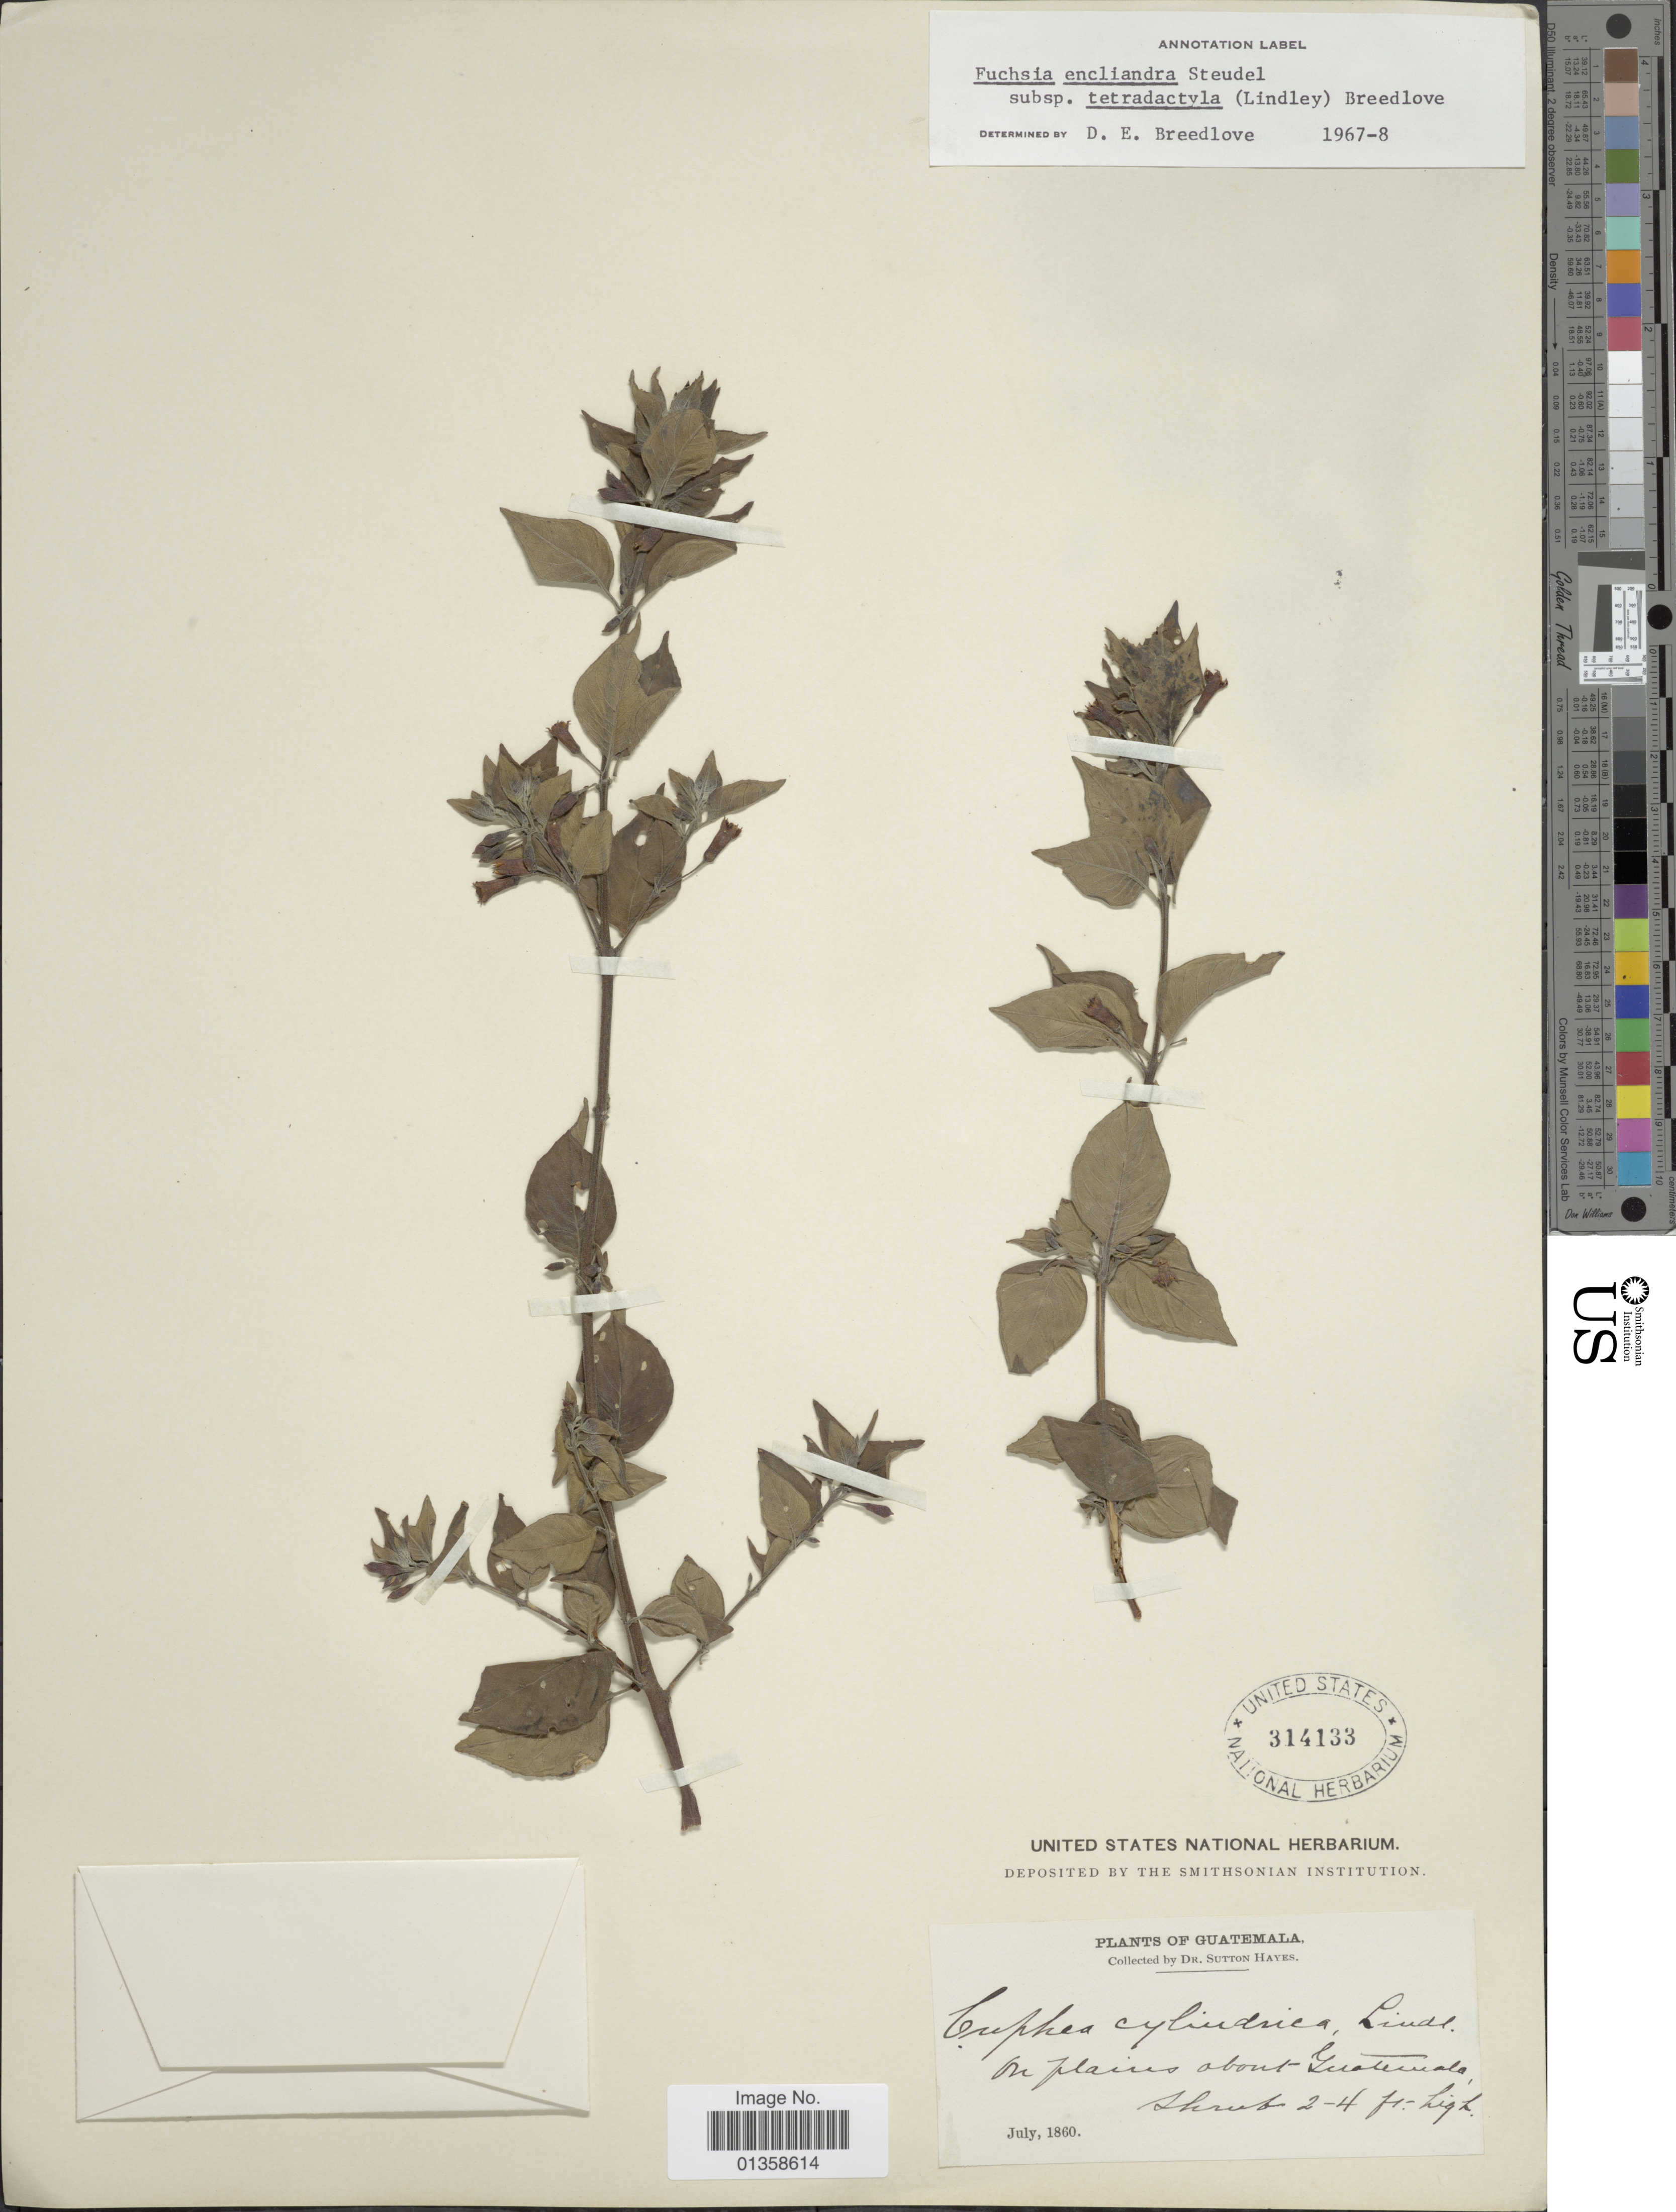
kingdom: Plantae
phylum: Tracheophyta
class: Magnoliopsida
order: Myrtales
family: Onagraceae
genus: Fuchsia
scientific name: Fuchsia encliandra subsp. tetradactyla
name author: (Lindl.) Breedlove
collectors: S. Hayes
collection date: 1860-07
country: Guatemala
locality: On plains about Guatemala.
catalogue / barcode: US 314133